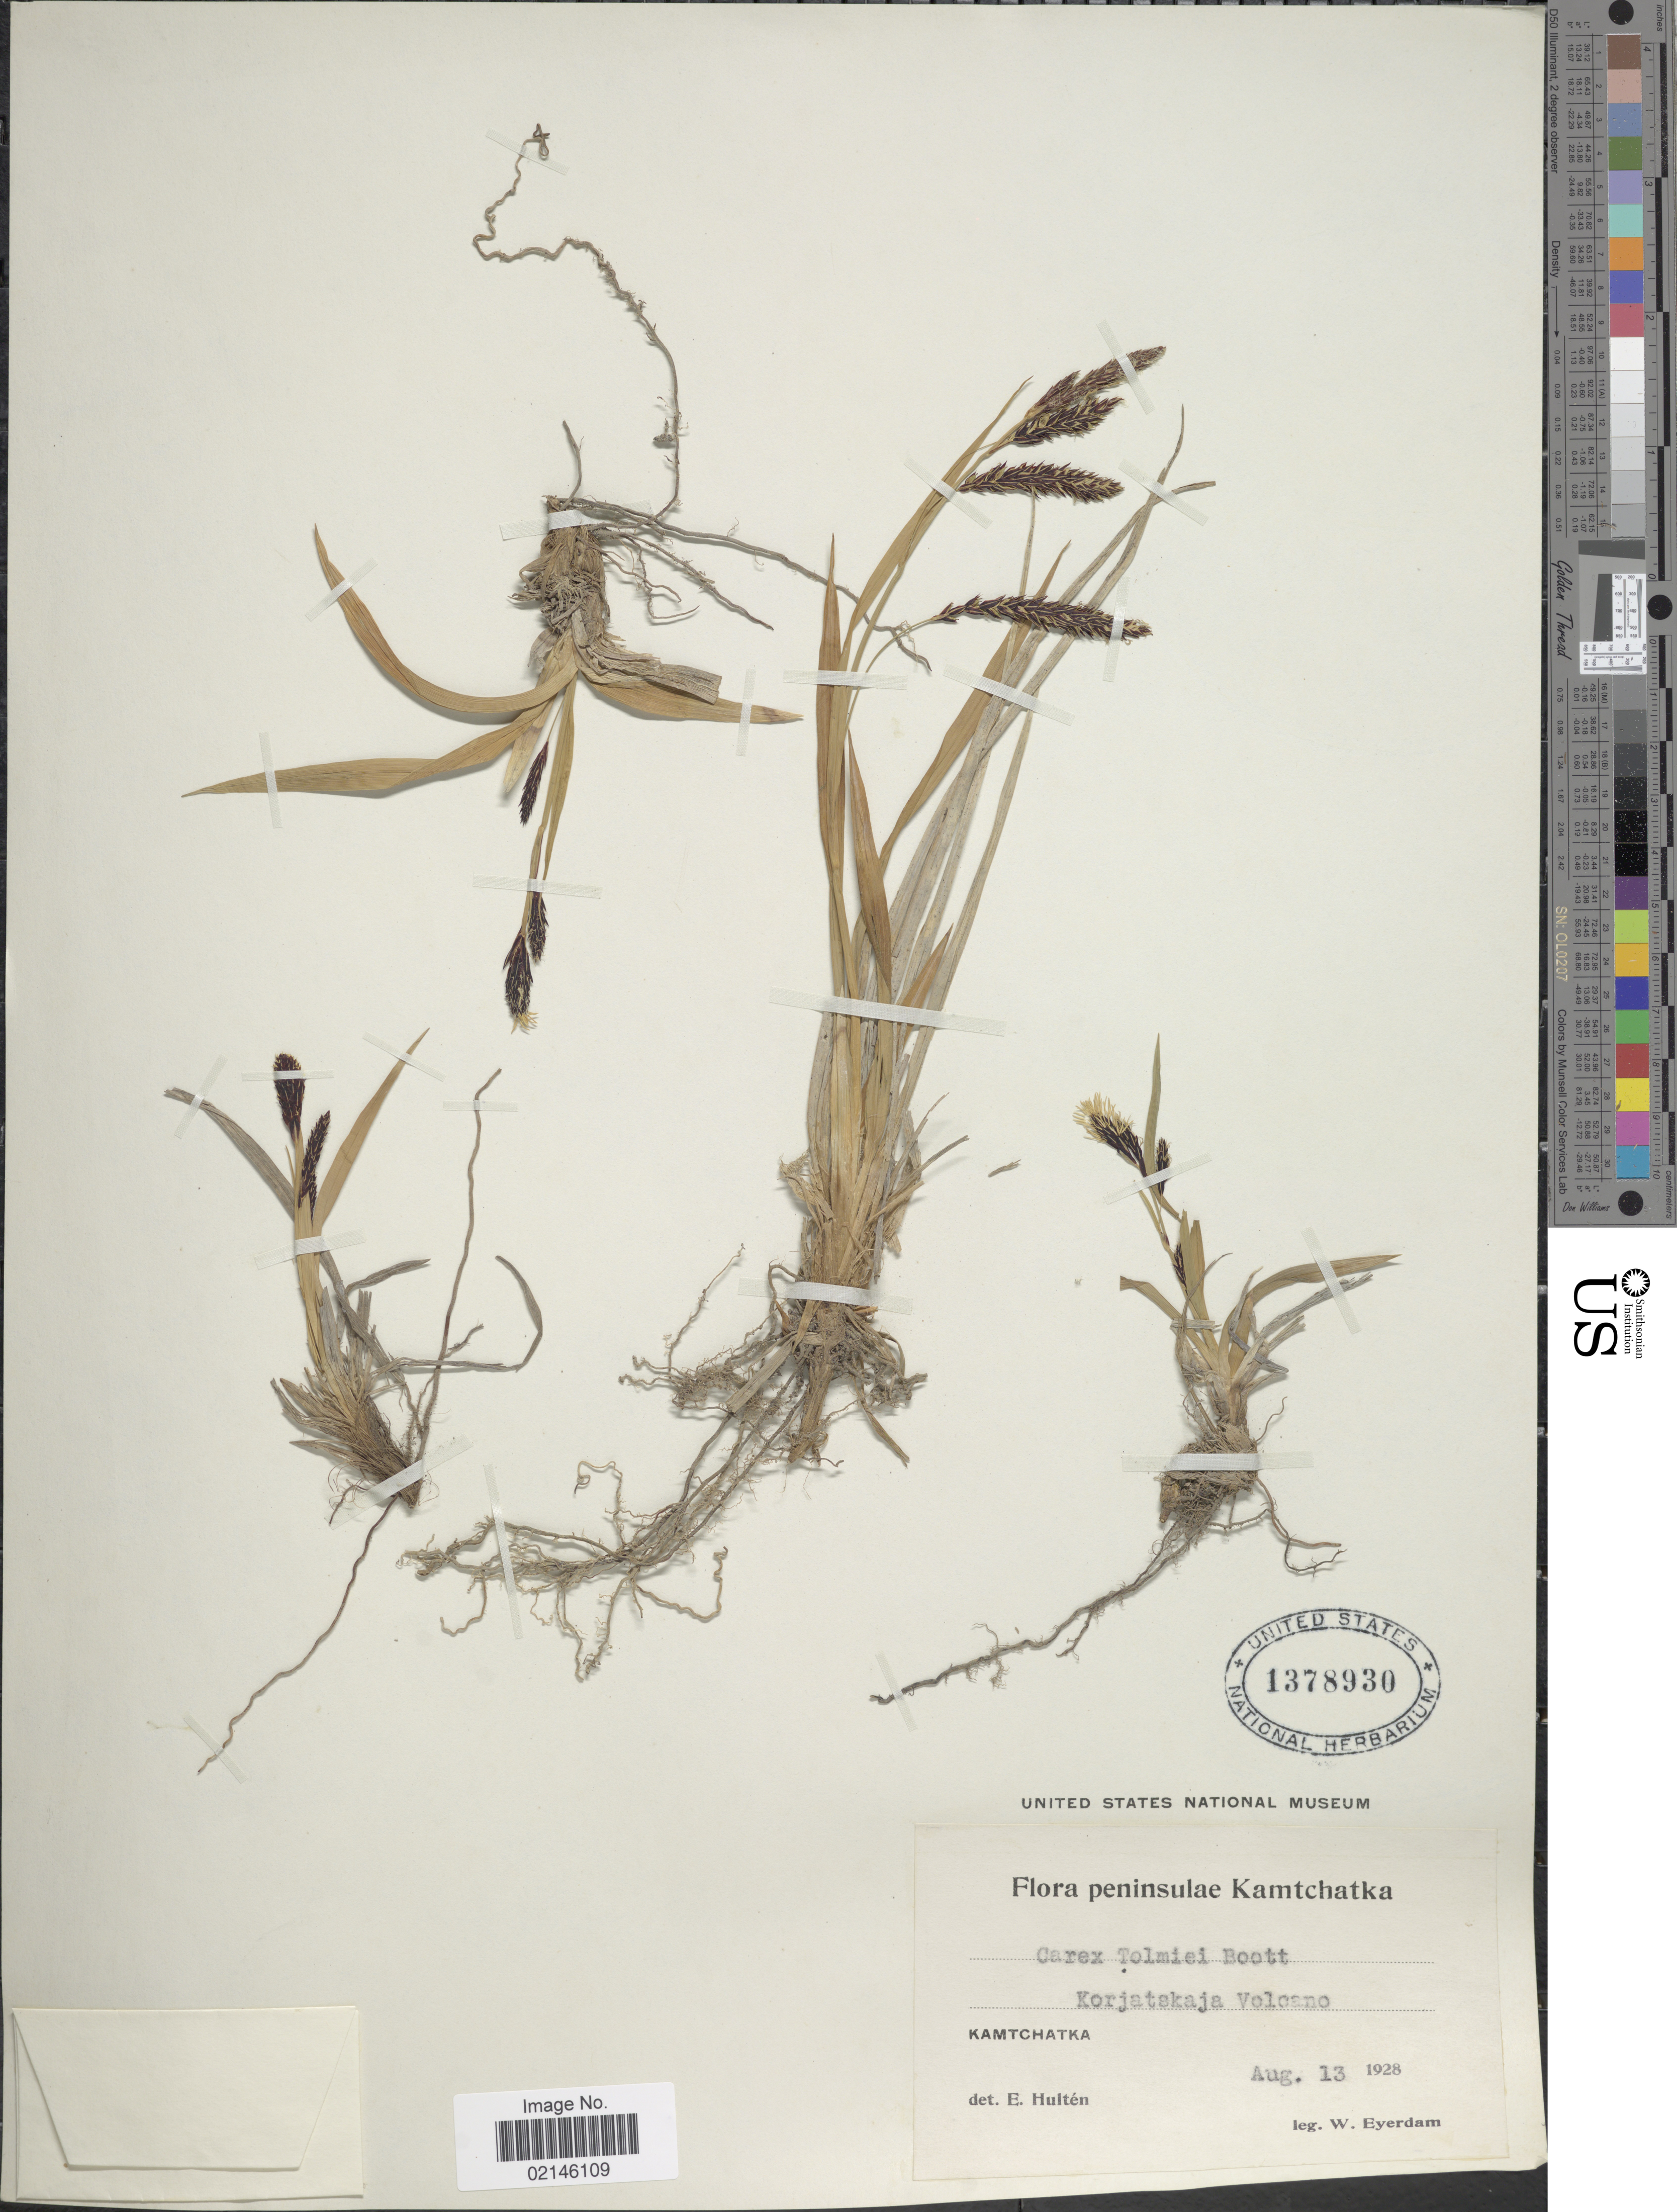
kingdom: Plantae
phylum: Tracheophyta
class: Liliopsida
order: Poales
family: Cyperaceae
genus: Carex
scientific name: Carex spectabilis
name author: Dewey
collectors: W. J. Eyerdam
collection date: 1928-08-13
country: Russian Federation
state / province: Kamchatka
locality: Korjatskaja Volcano. peninsulae Kamtchatka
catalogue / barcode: US 1378930